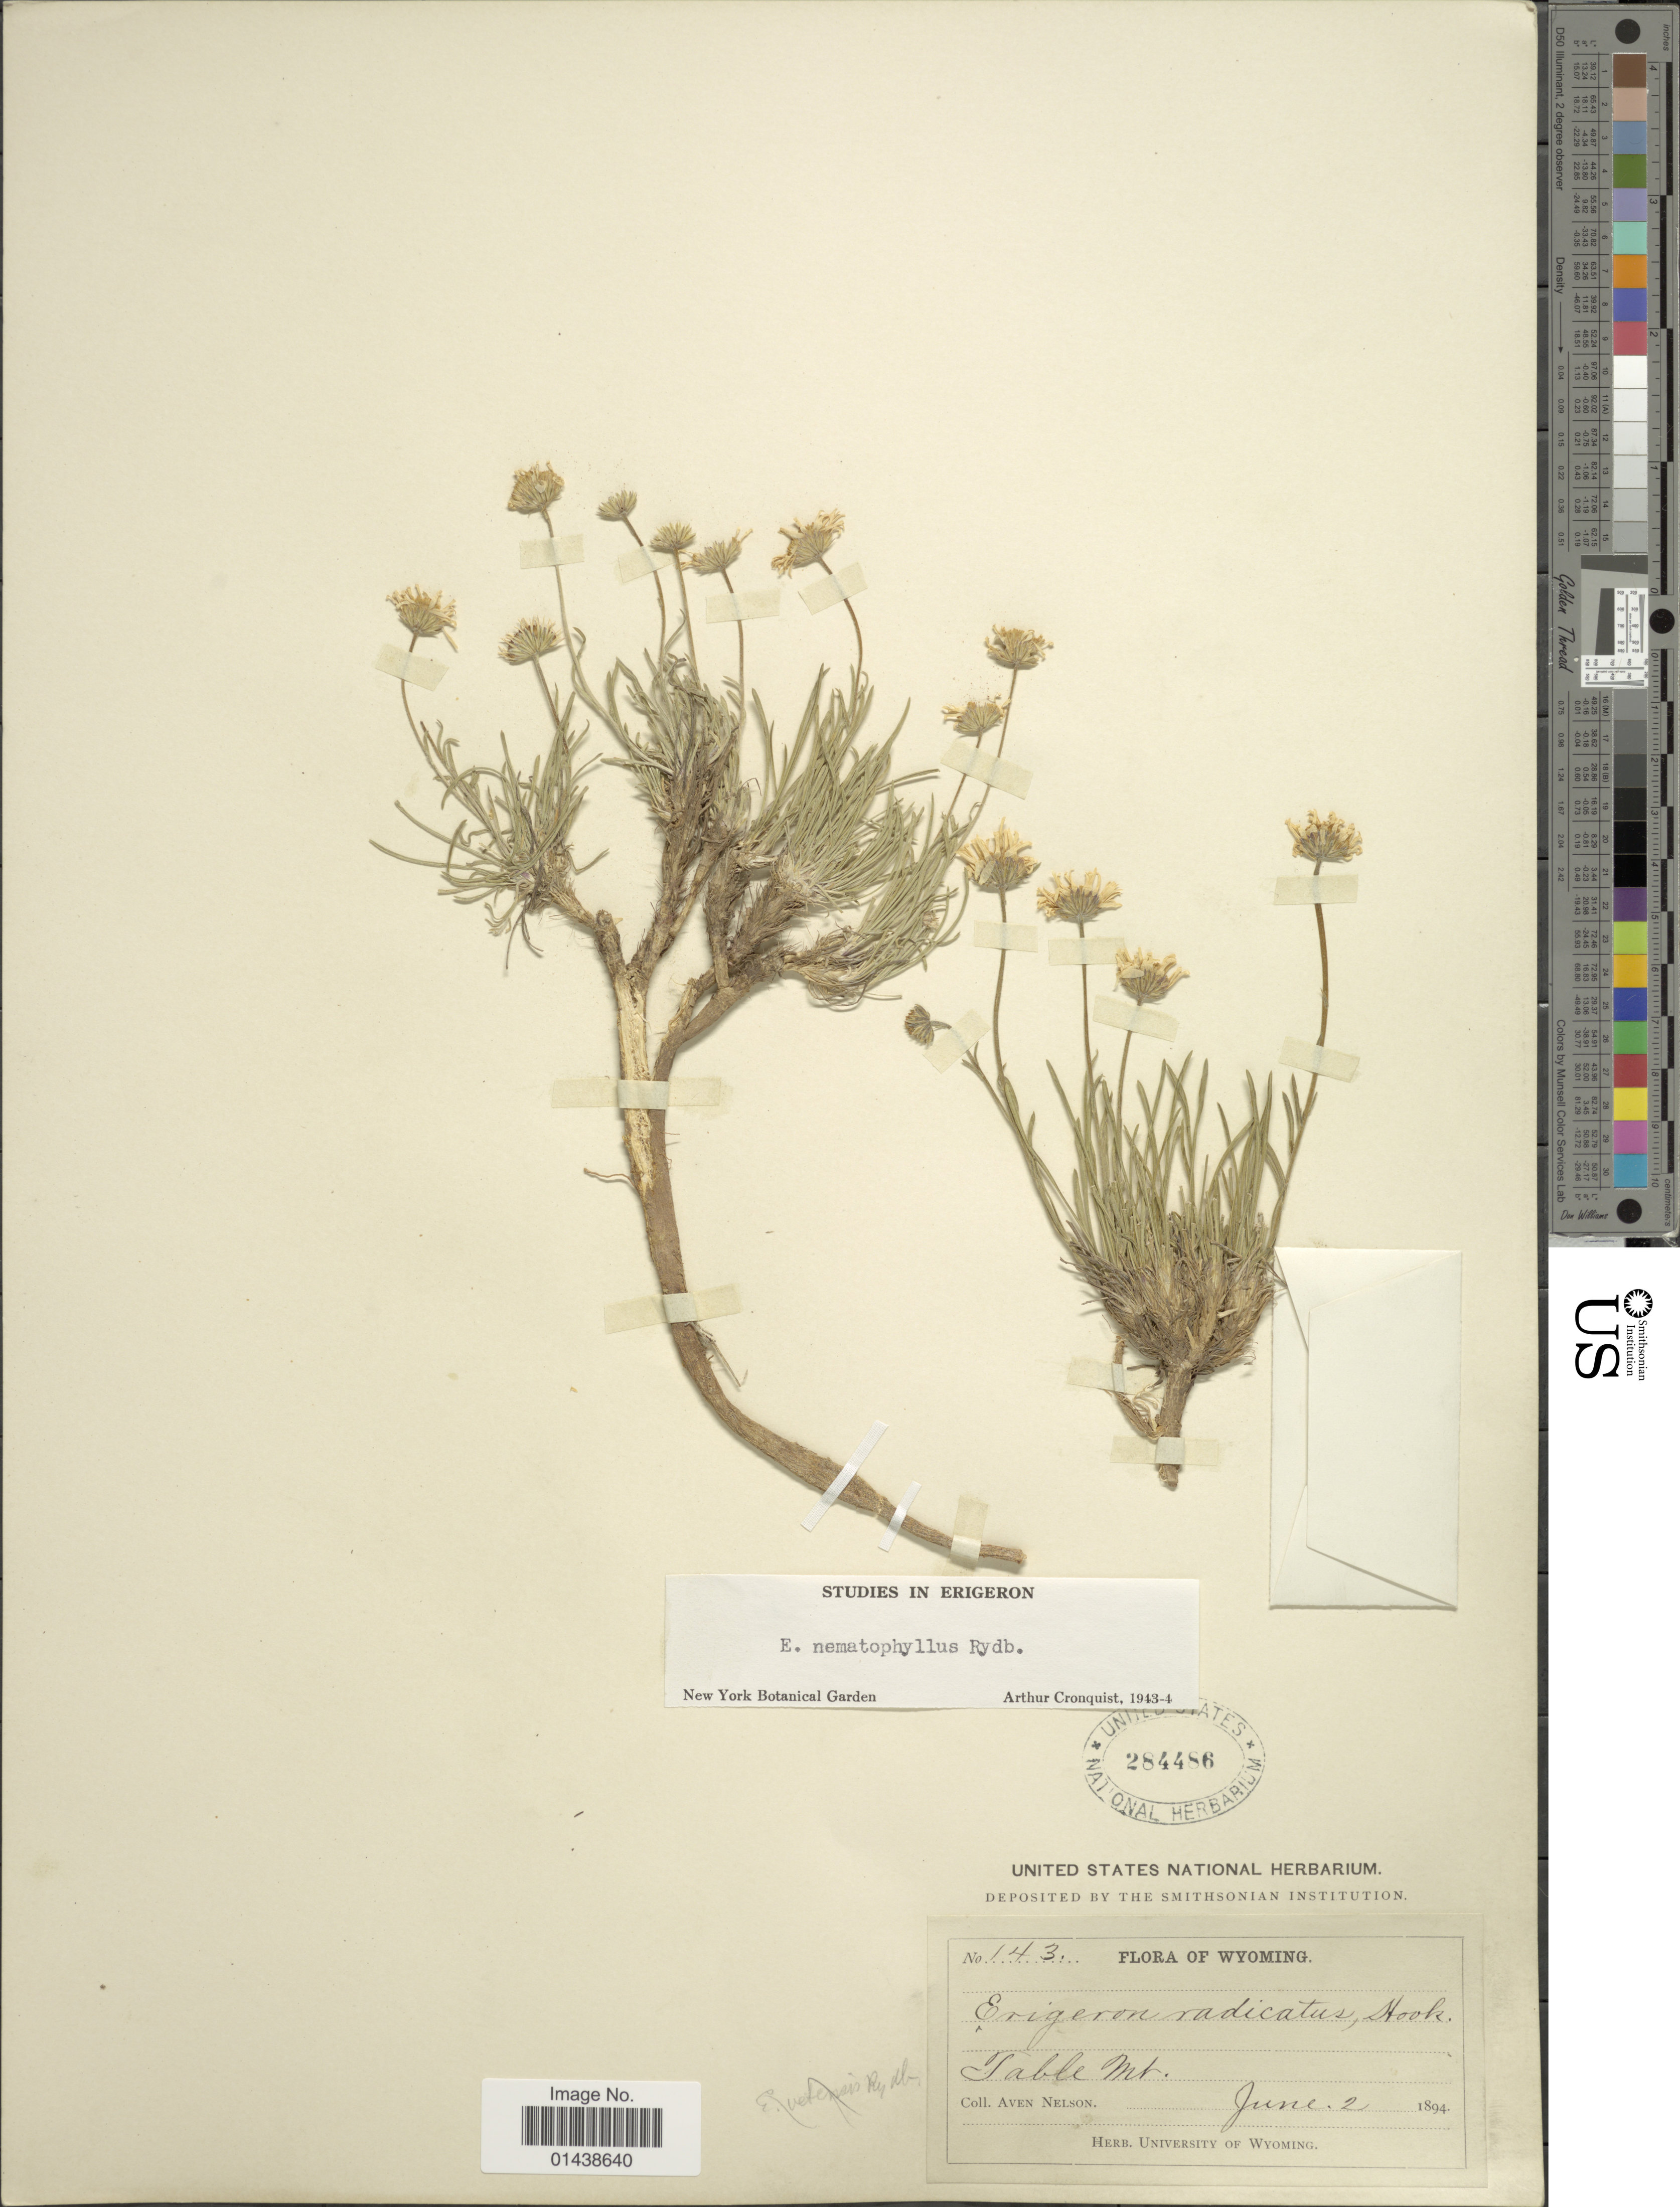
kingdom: Plantae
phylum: Tracheophyta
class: Magnoliopsida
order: Asterales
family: Asteraceae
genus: Erigeron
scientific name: Erigeron nematophyllus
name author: Rydb.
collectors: A. Nelson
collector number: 143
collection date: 1894-06-02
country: United States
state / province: Wyoming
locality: Table Mt.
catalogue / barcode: US 284486